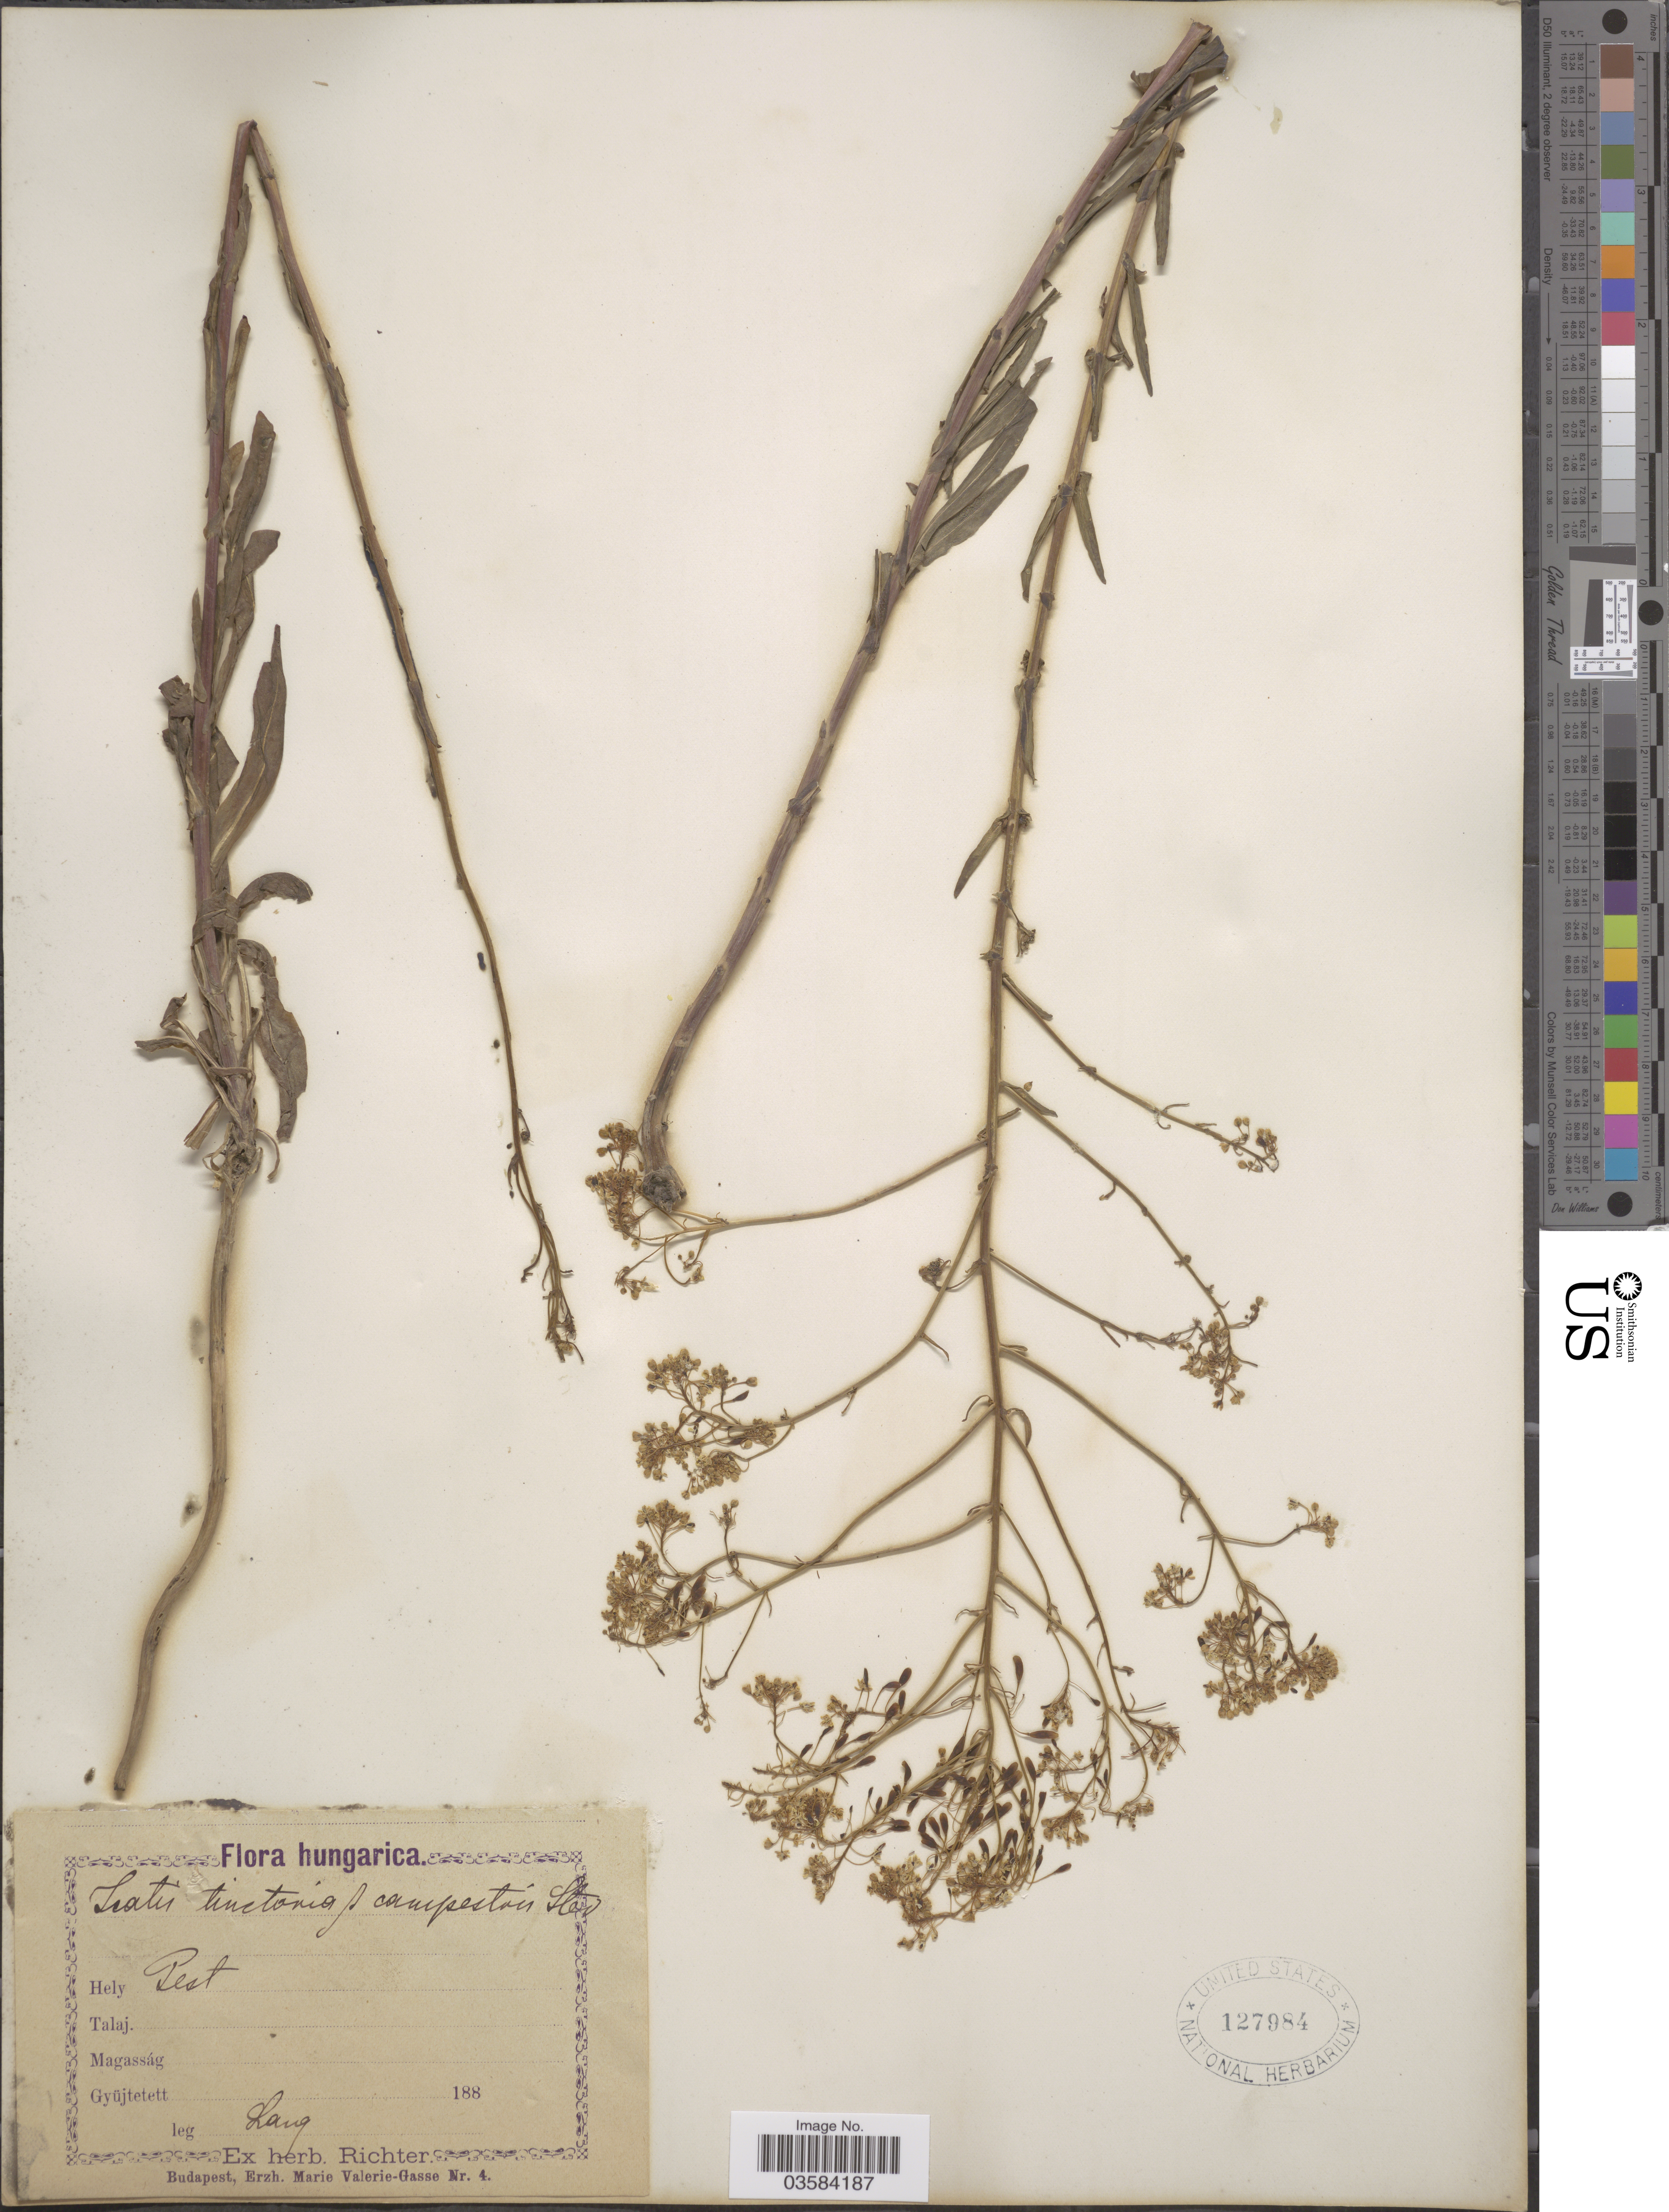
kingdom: Plantae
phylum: Tracheophyta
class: Magnoliopsida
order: Brassicales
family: Brassicaceae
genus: Isatis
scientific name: Isatis tinctoria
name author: L.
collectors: -- Lang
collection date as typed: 188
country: Hungary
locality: Pest.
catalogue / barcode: US 127984